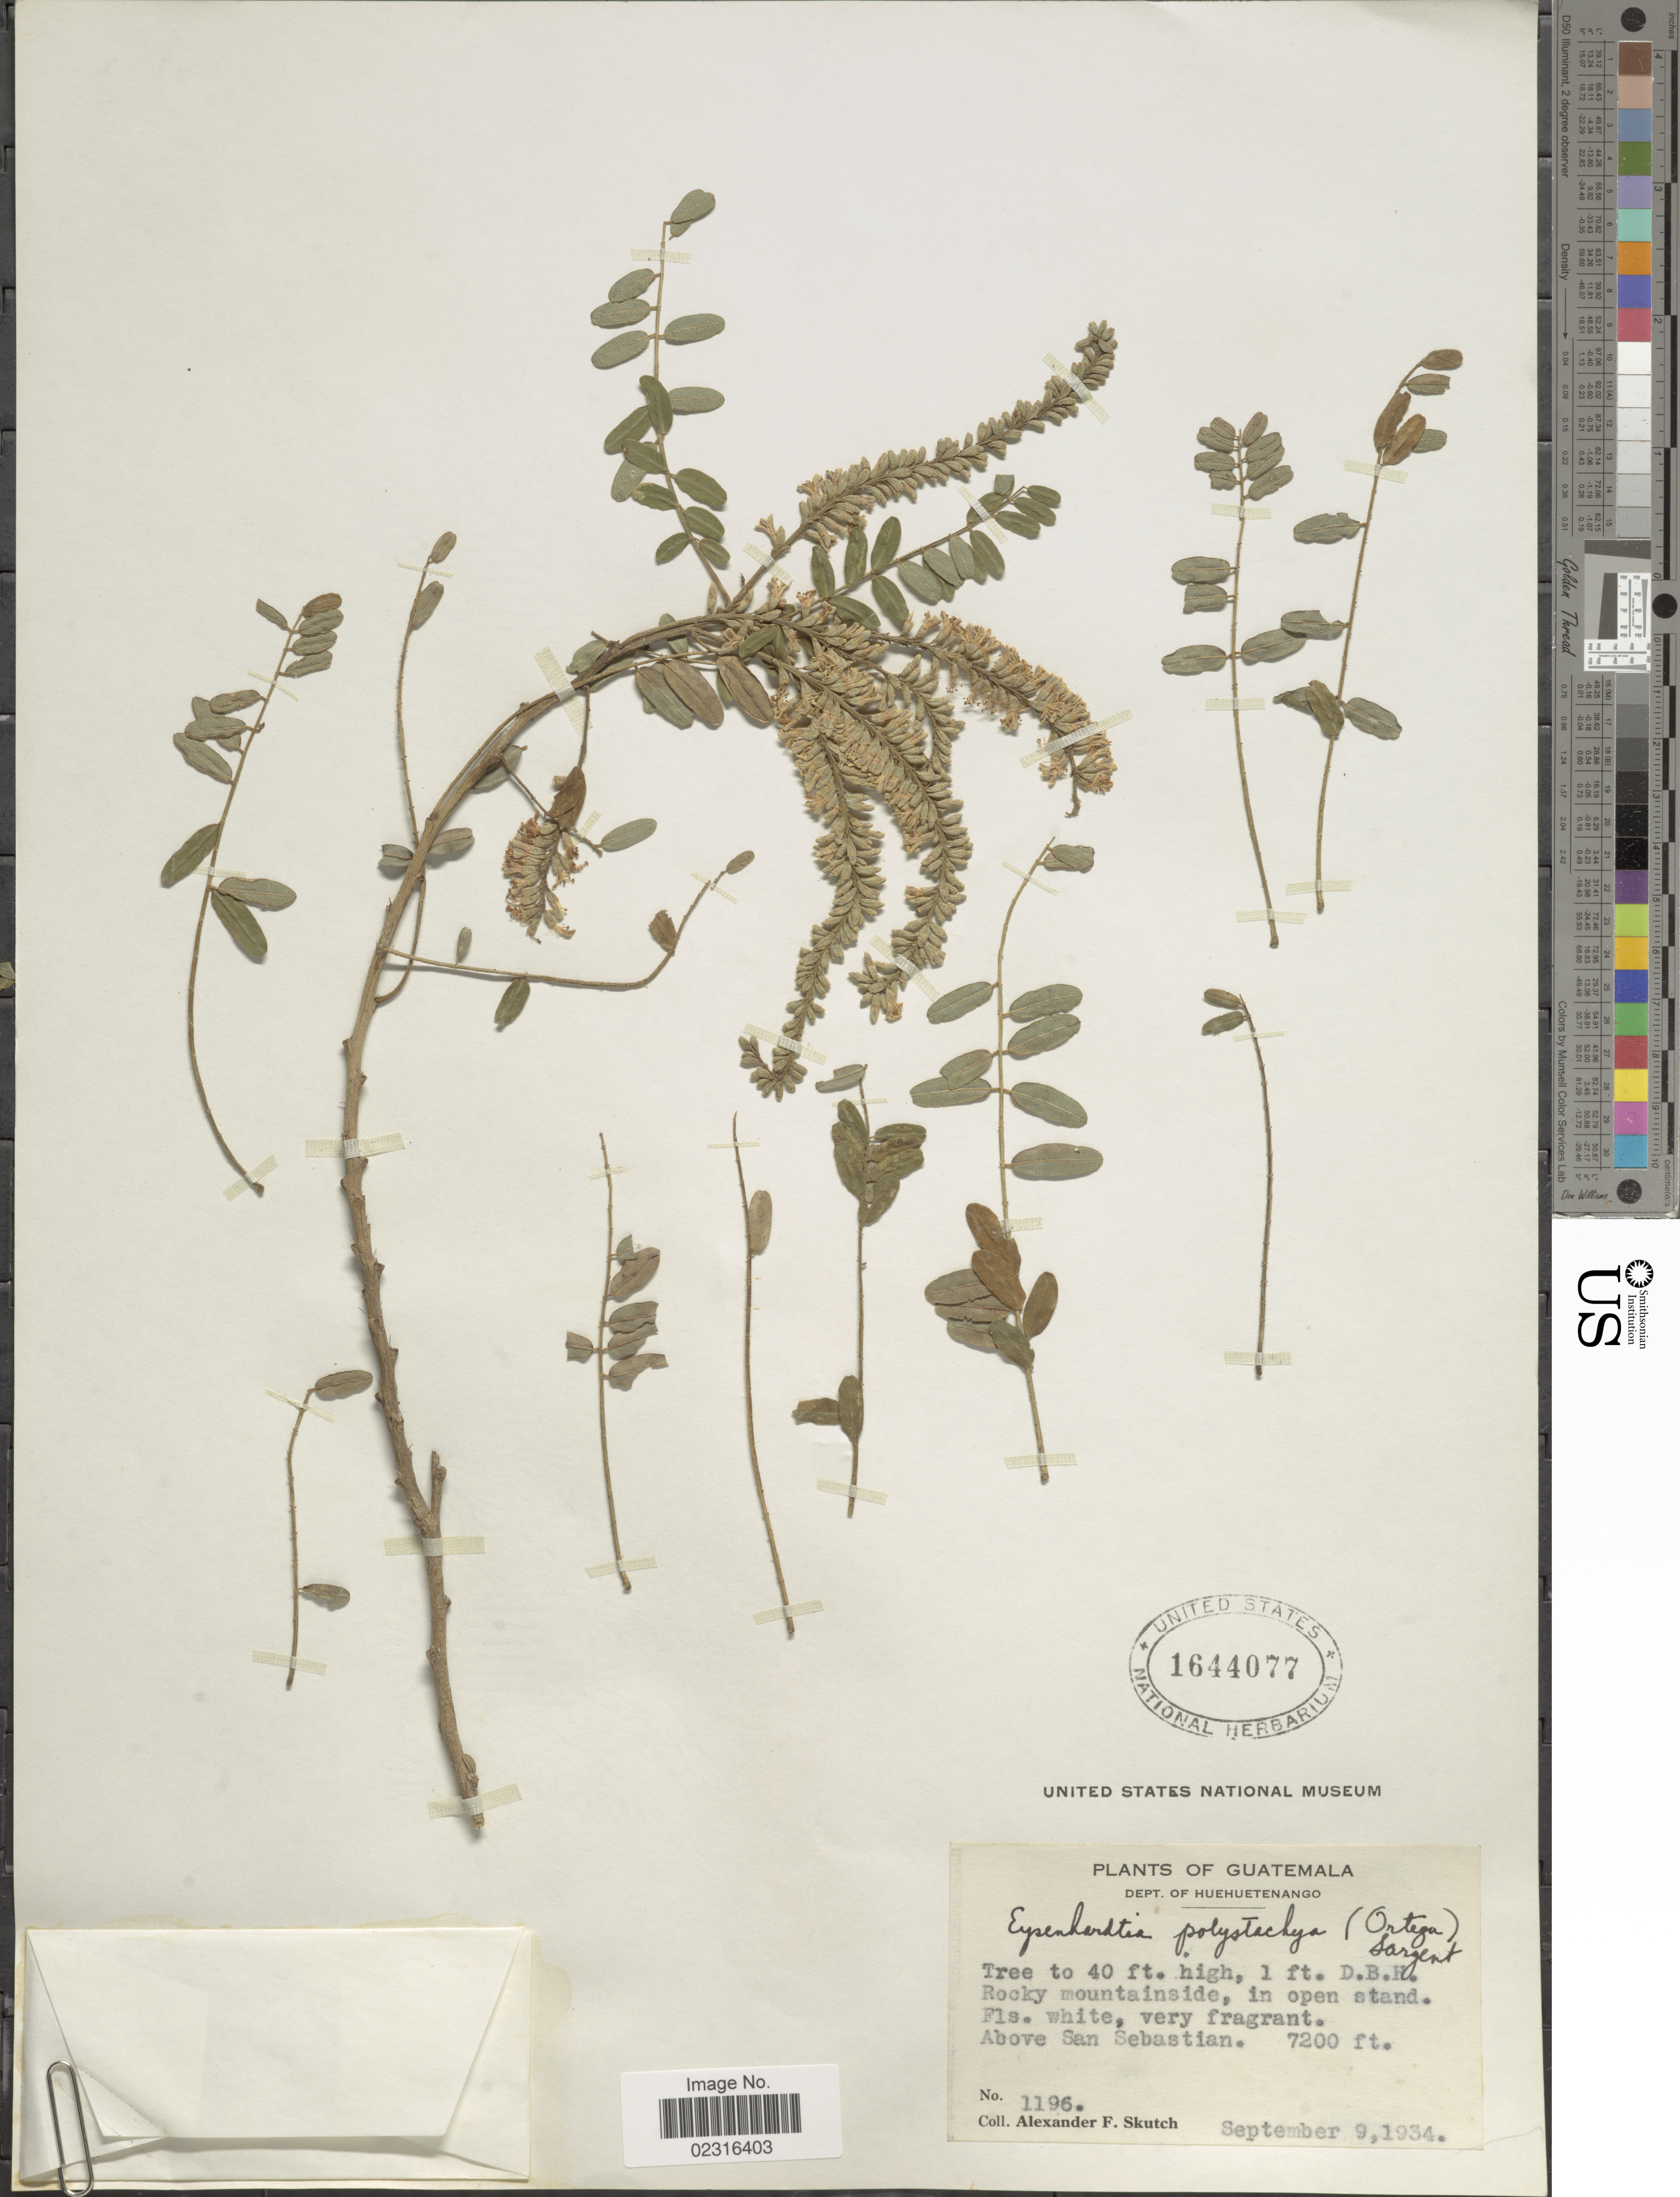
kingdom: Plantae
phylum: Tracheophyta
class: Magnoliopsida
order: Fabales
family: Fabaceae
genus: Eysenhardtia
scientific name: Eysenhardtia adenostylis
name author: Baill.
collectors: A. F. Skutch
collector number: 1196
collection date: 1934-09-09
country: Guatemala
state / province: Huehuetenango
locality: Rocky mountainside, above San Sebastian.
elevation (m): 2195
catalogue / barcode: US 1644077